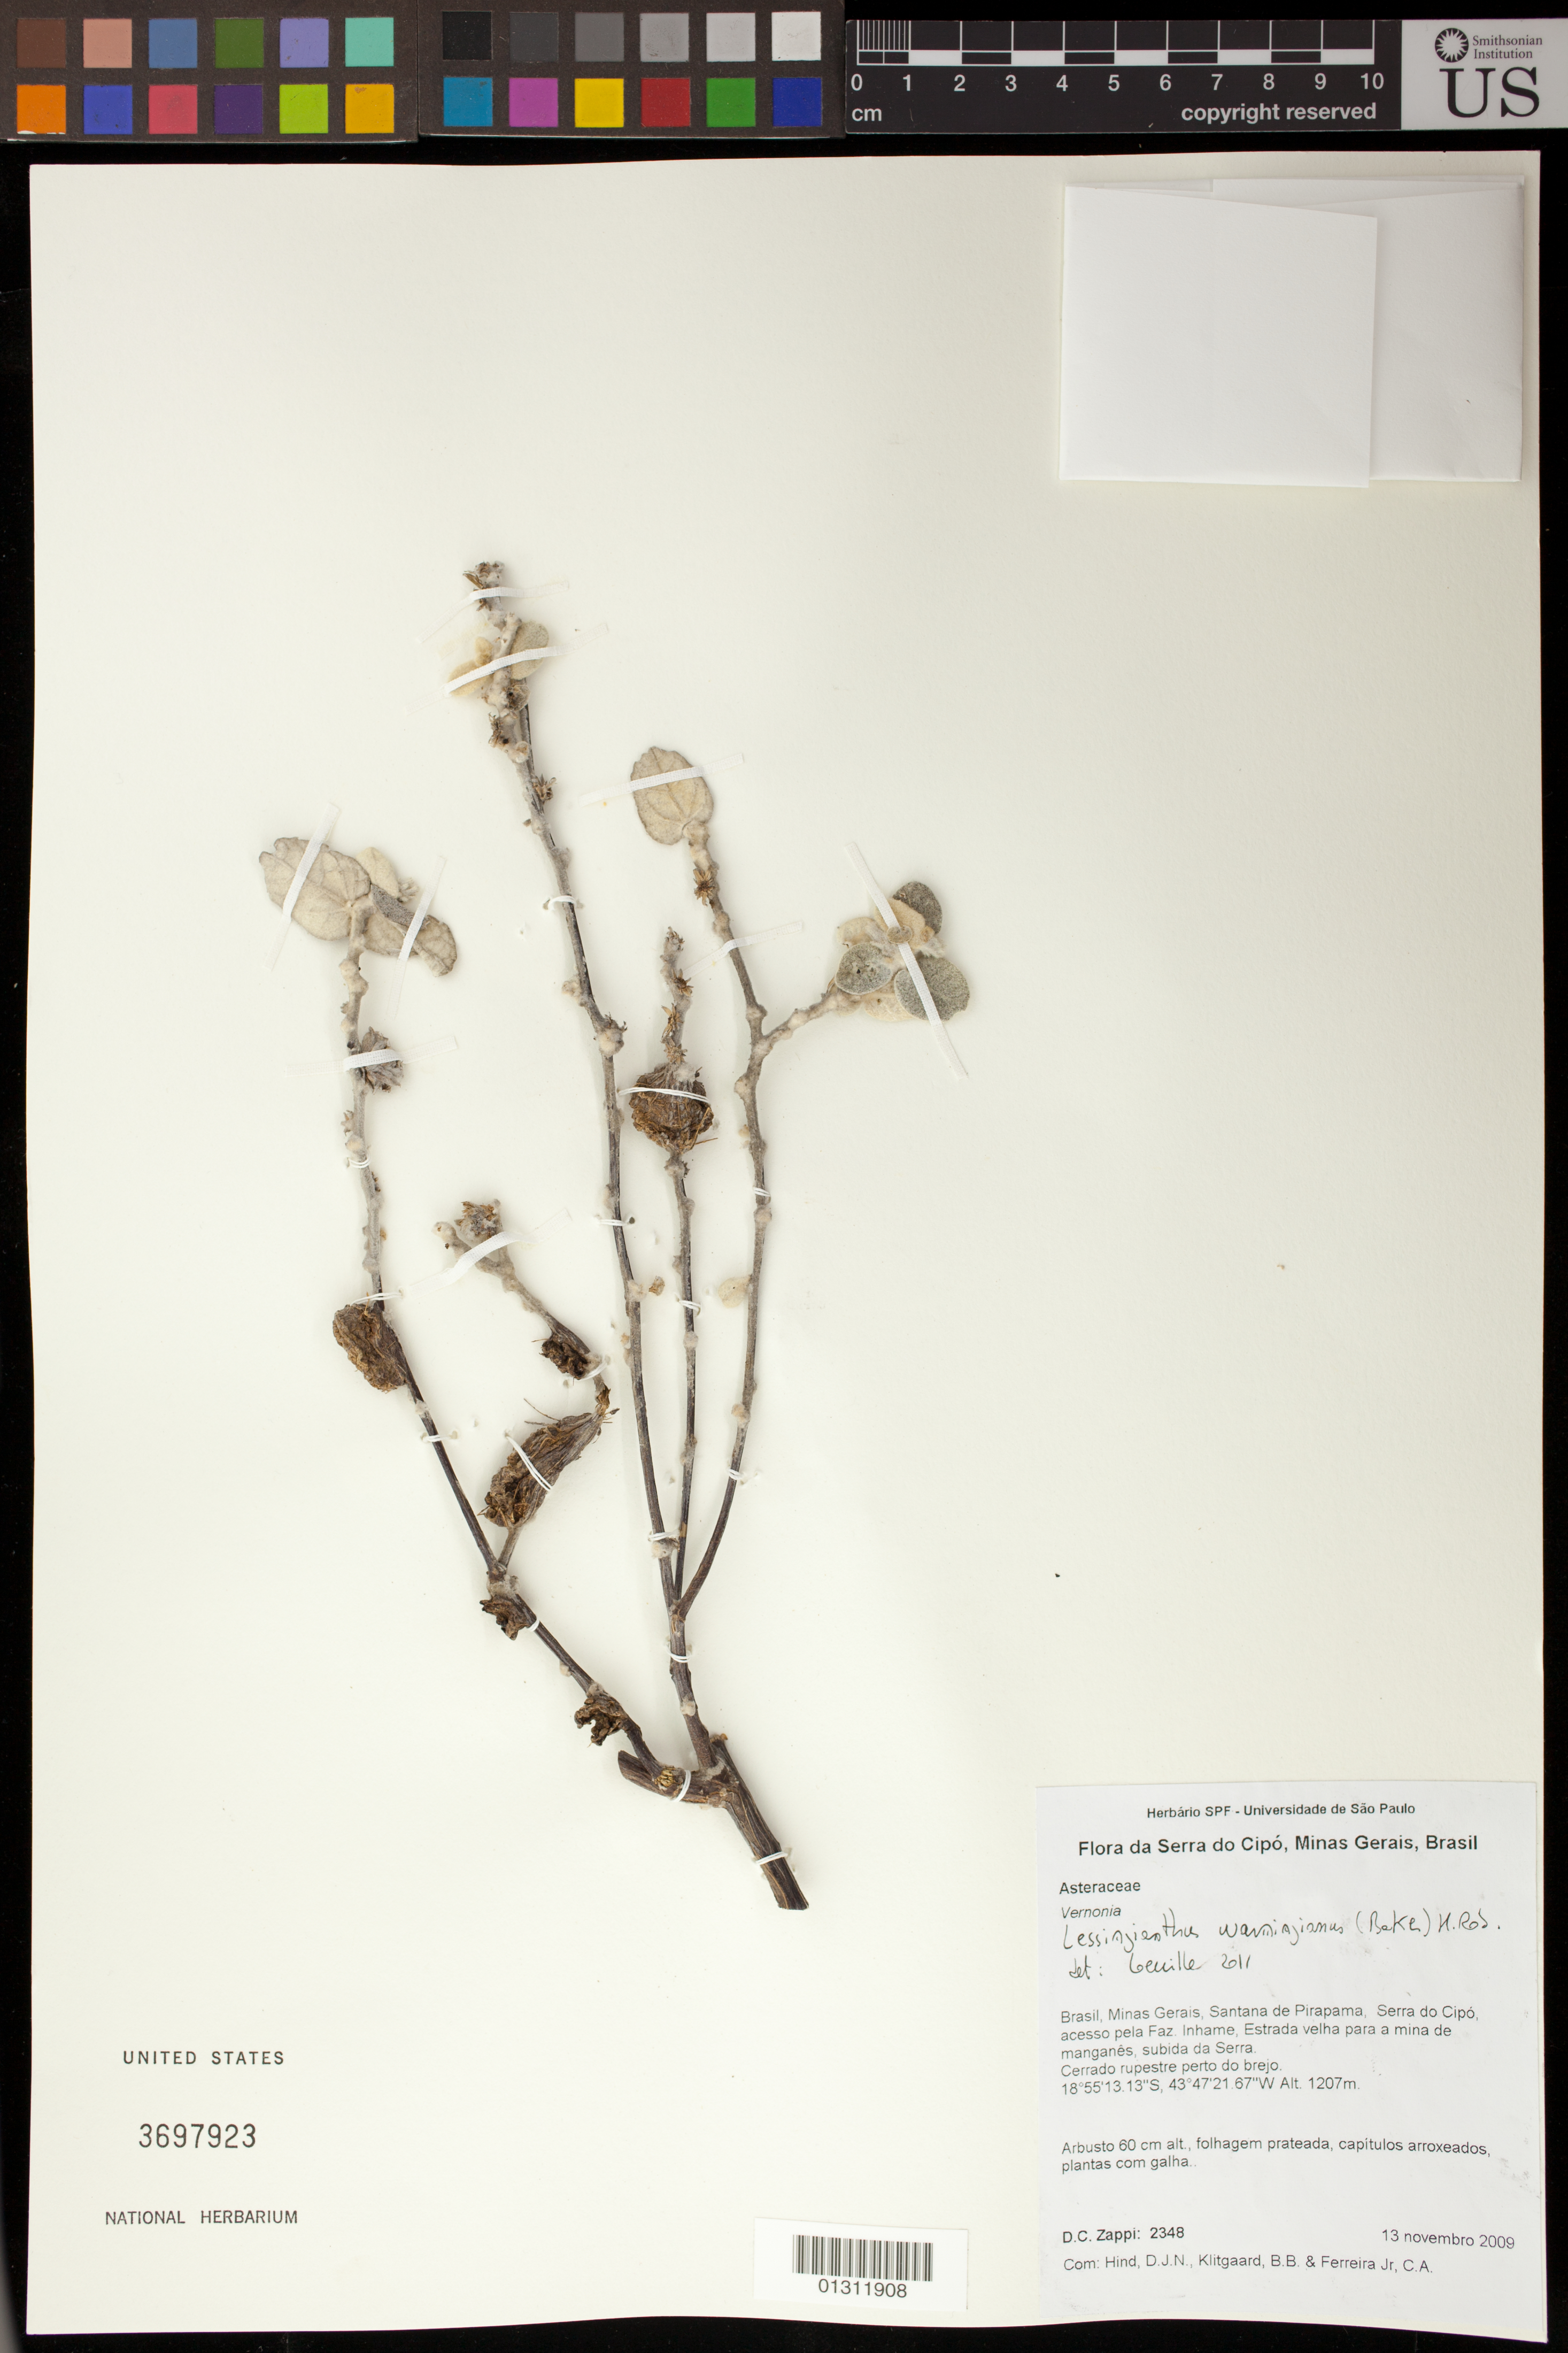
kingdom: Plantae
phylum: Tracheophyta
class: Magnoliopsida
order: Asterales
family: Asteraceae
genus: Lessingianthus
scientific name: Lessingianthus warmingianus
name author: (Baker) H. Rob.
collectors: D. Zappi, D. J. N. Hind, B. B. Klitgaard & C. Ferreira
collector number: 2348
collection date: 2009-11-13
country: Brazil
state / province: Minas Gerais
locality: Santana do Pirapama, Serra do Cipo, acesso pela Faz. Inhame.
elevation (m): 1207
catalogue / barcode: US 3697923